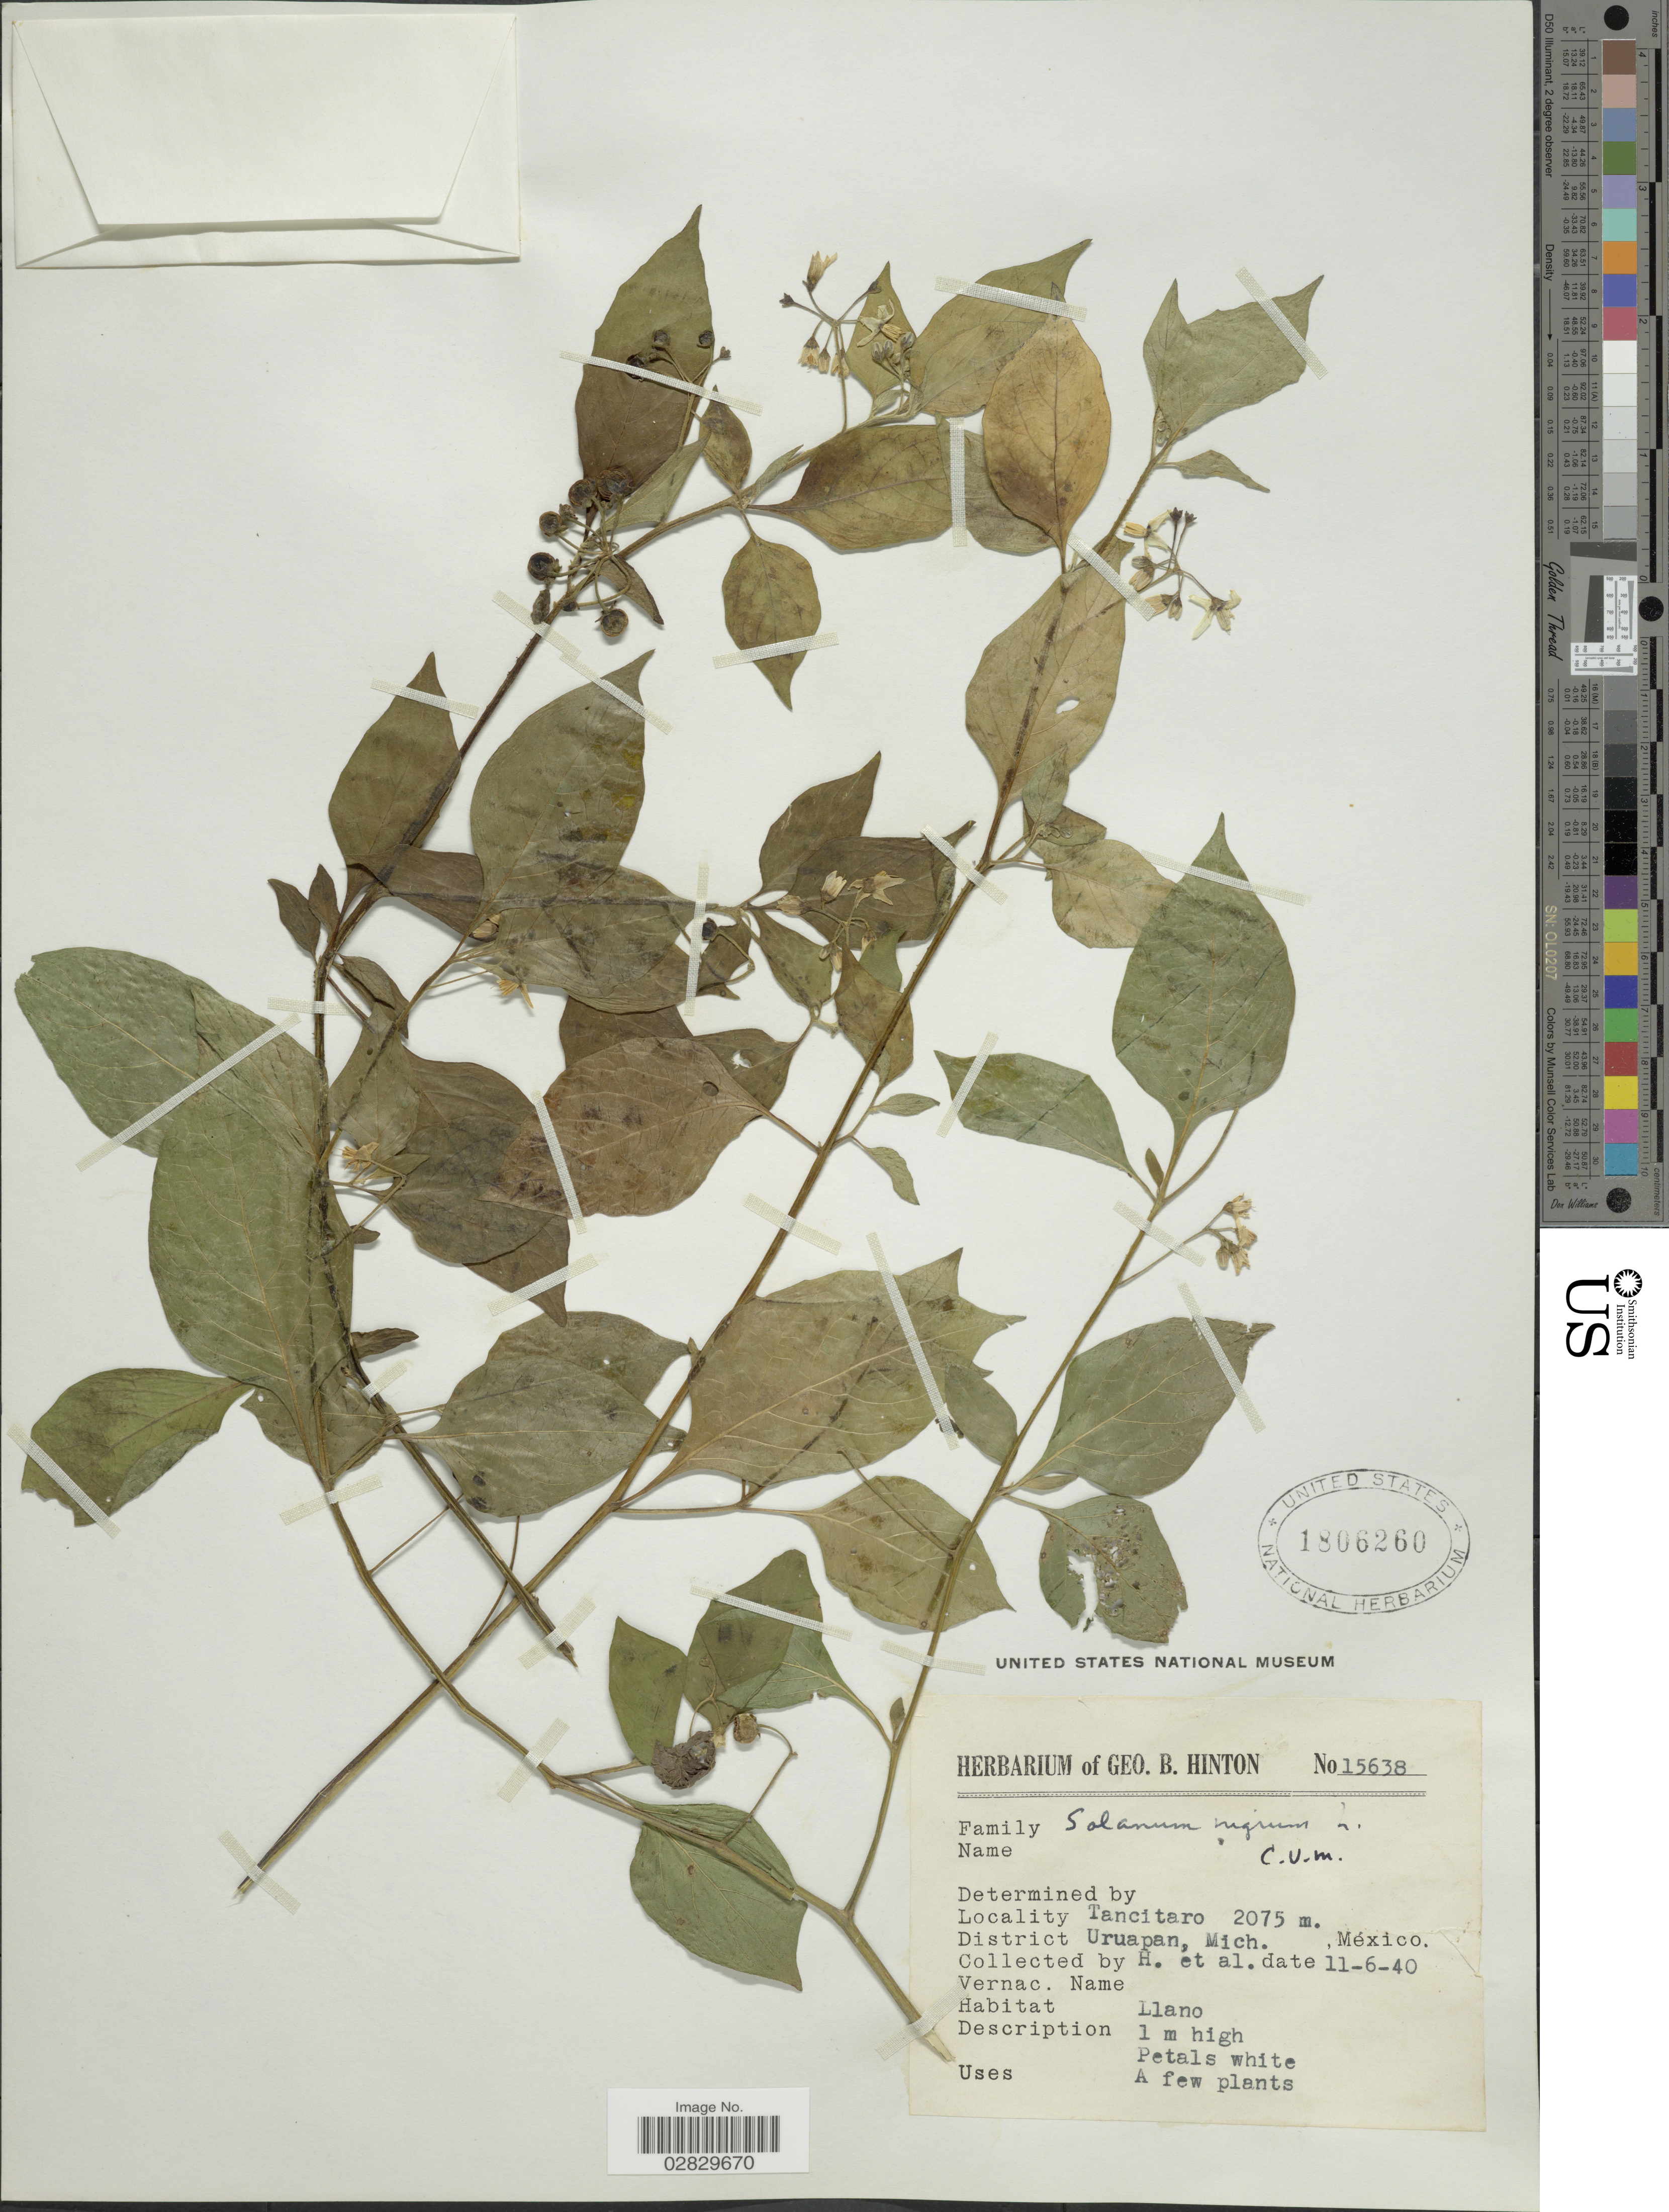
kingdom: Plantae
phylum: Tracheophyta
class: Magnoliopsida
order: Solanales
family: Solanaceae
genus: Solanum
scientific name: Solanum douglasii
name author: Dunal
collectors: G. B. Hinton & et al.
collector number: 15638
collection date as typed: Transcribed d/m/y: 6/11/40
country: Mexico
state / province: Michoacán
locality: Tancitaro. District Uruapan.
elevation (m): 2075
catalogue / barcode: US 1806260